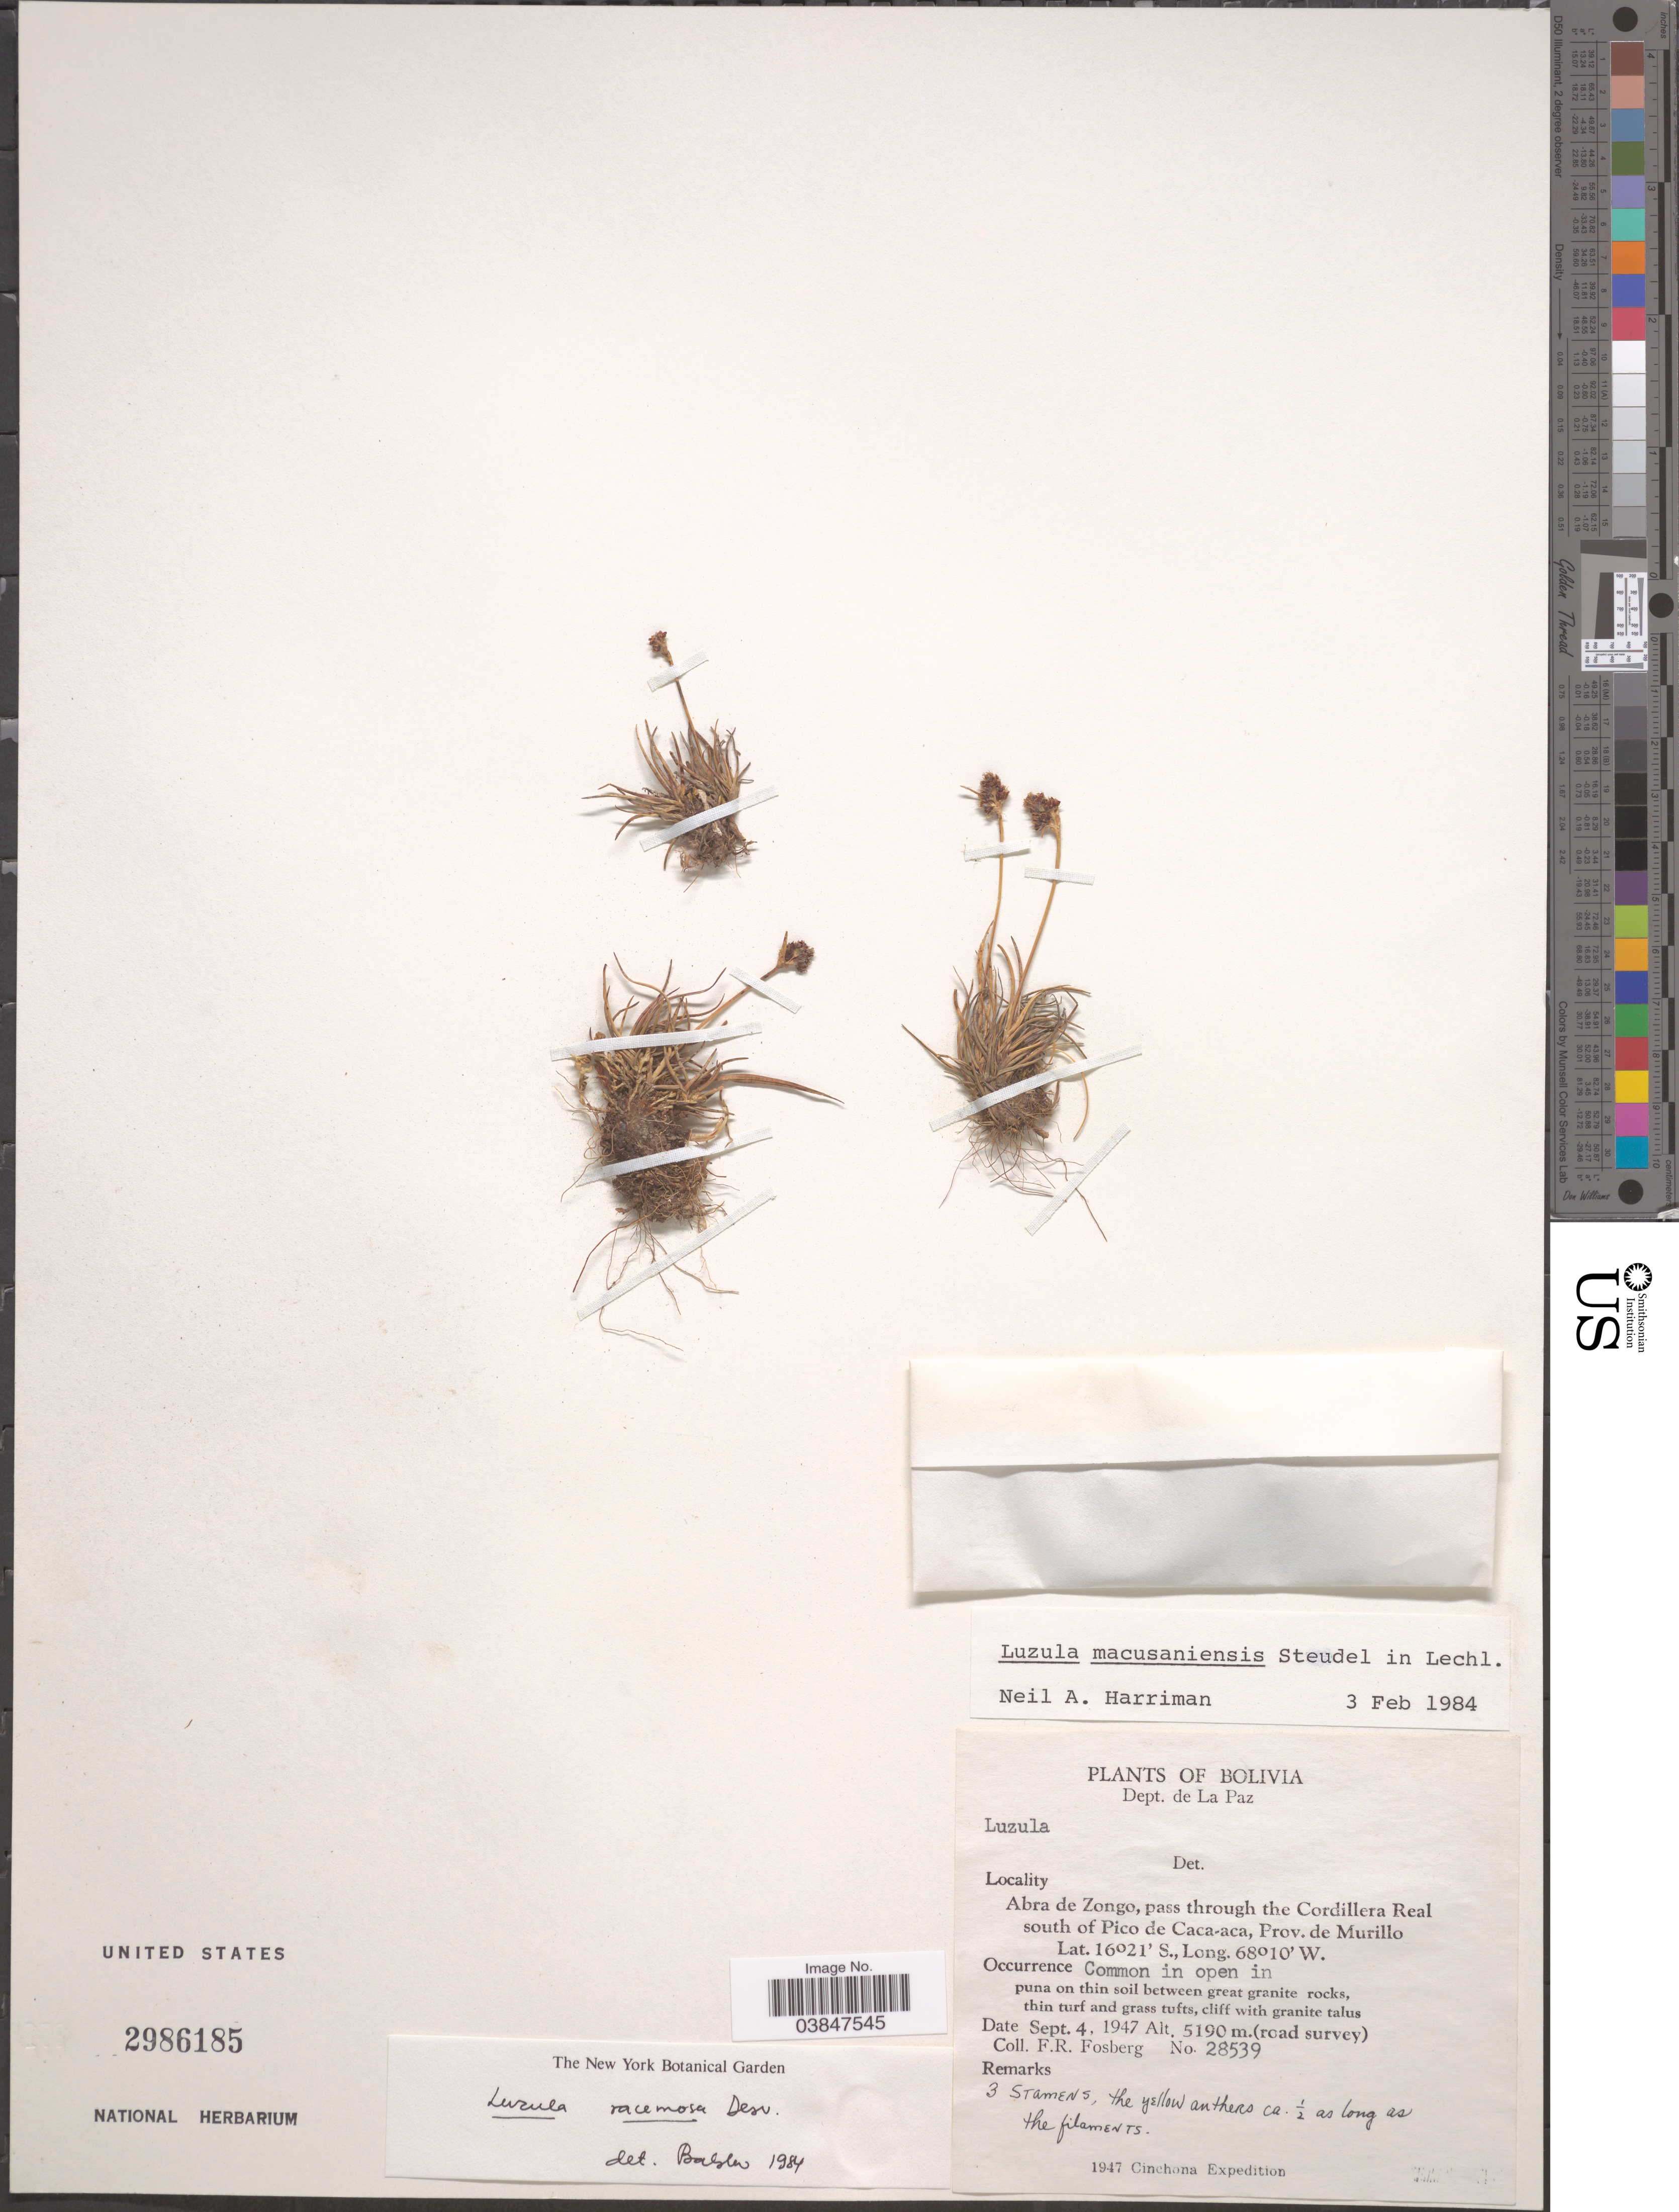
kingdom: Plantae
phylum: Tracheophyta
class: Liliopsida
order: Poales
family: Juncaceae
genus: Luzula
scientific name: Luzula racemosa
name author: Desv.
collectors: F. R. Fosberg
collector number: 28539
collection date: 1947-09-04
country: Bolivia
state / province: La Paz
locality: Dept. de La Paz. Abra de Zongo, pass through the Cordillera Real south of Pico de Caca-aca, Prov. de Murillo.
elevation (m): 5190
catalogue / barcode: US 2986185